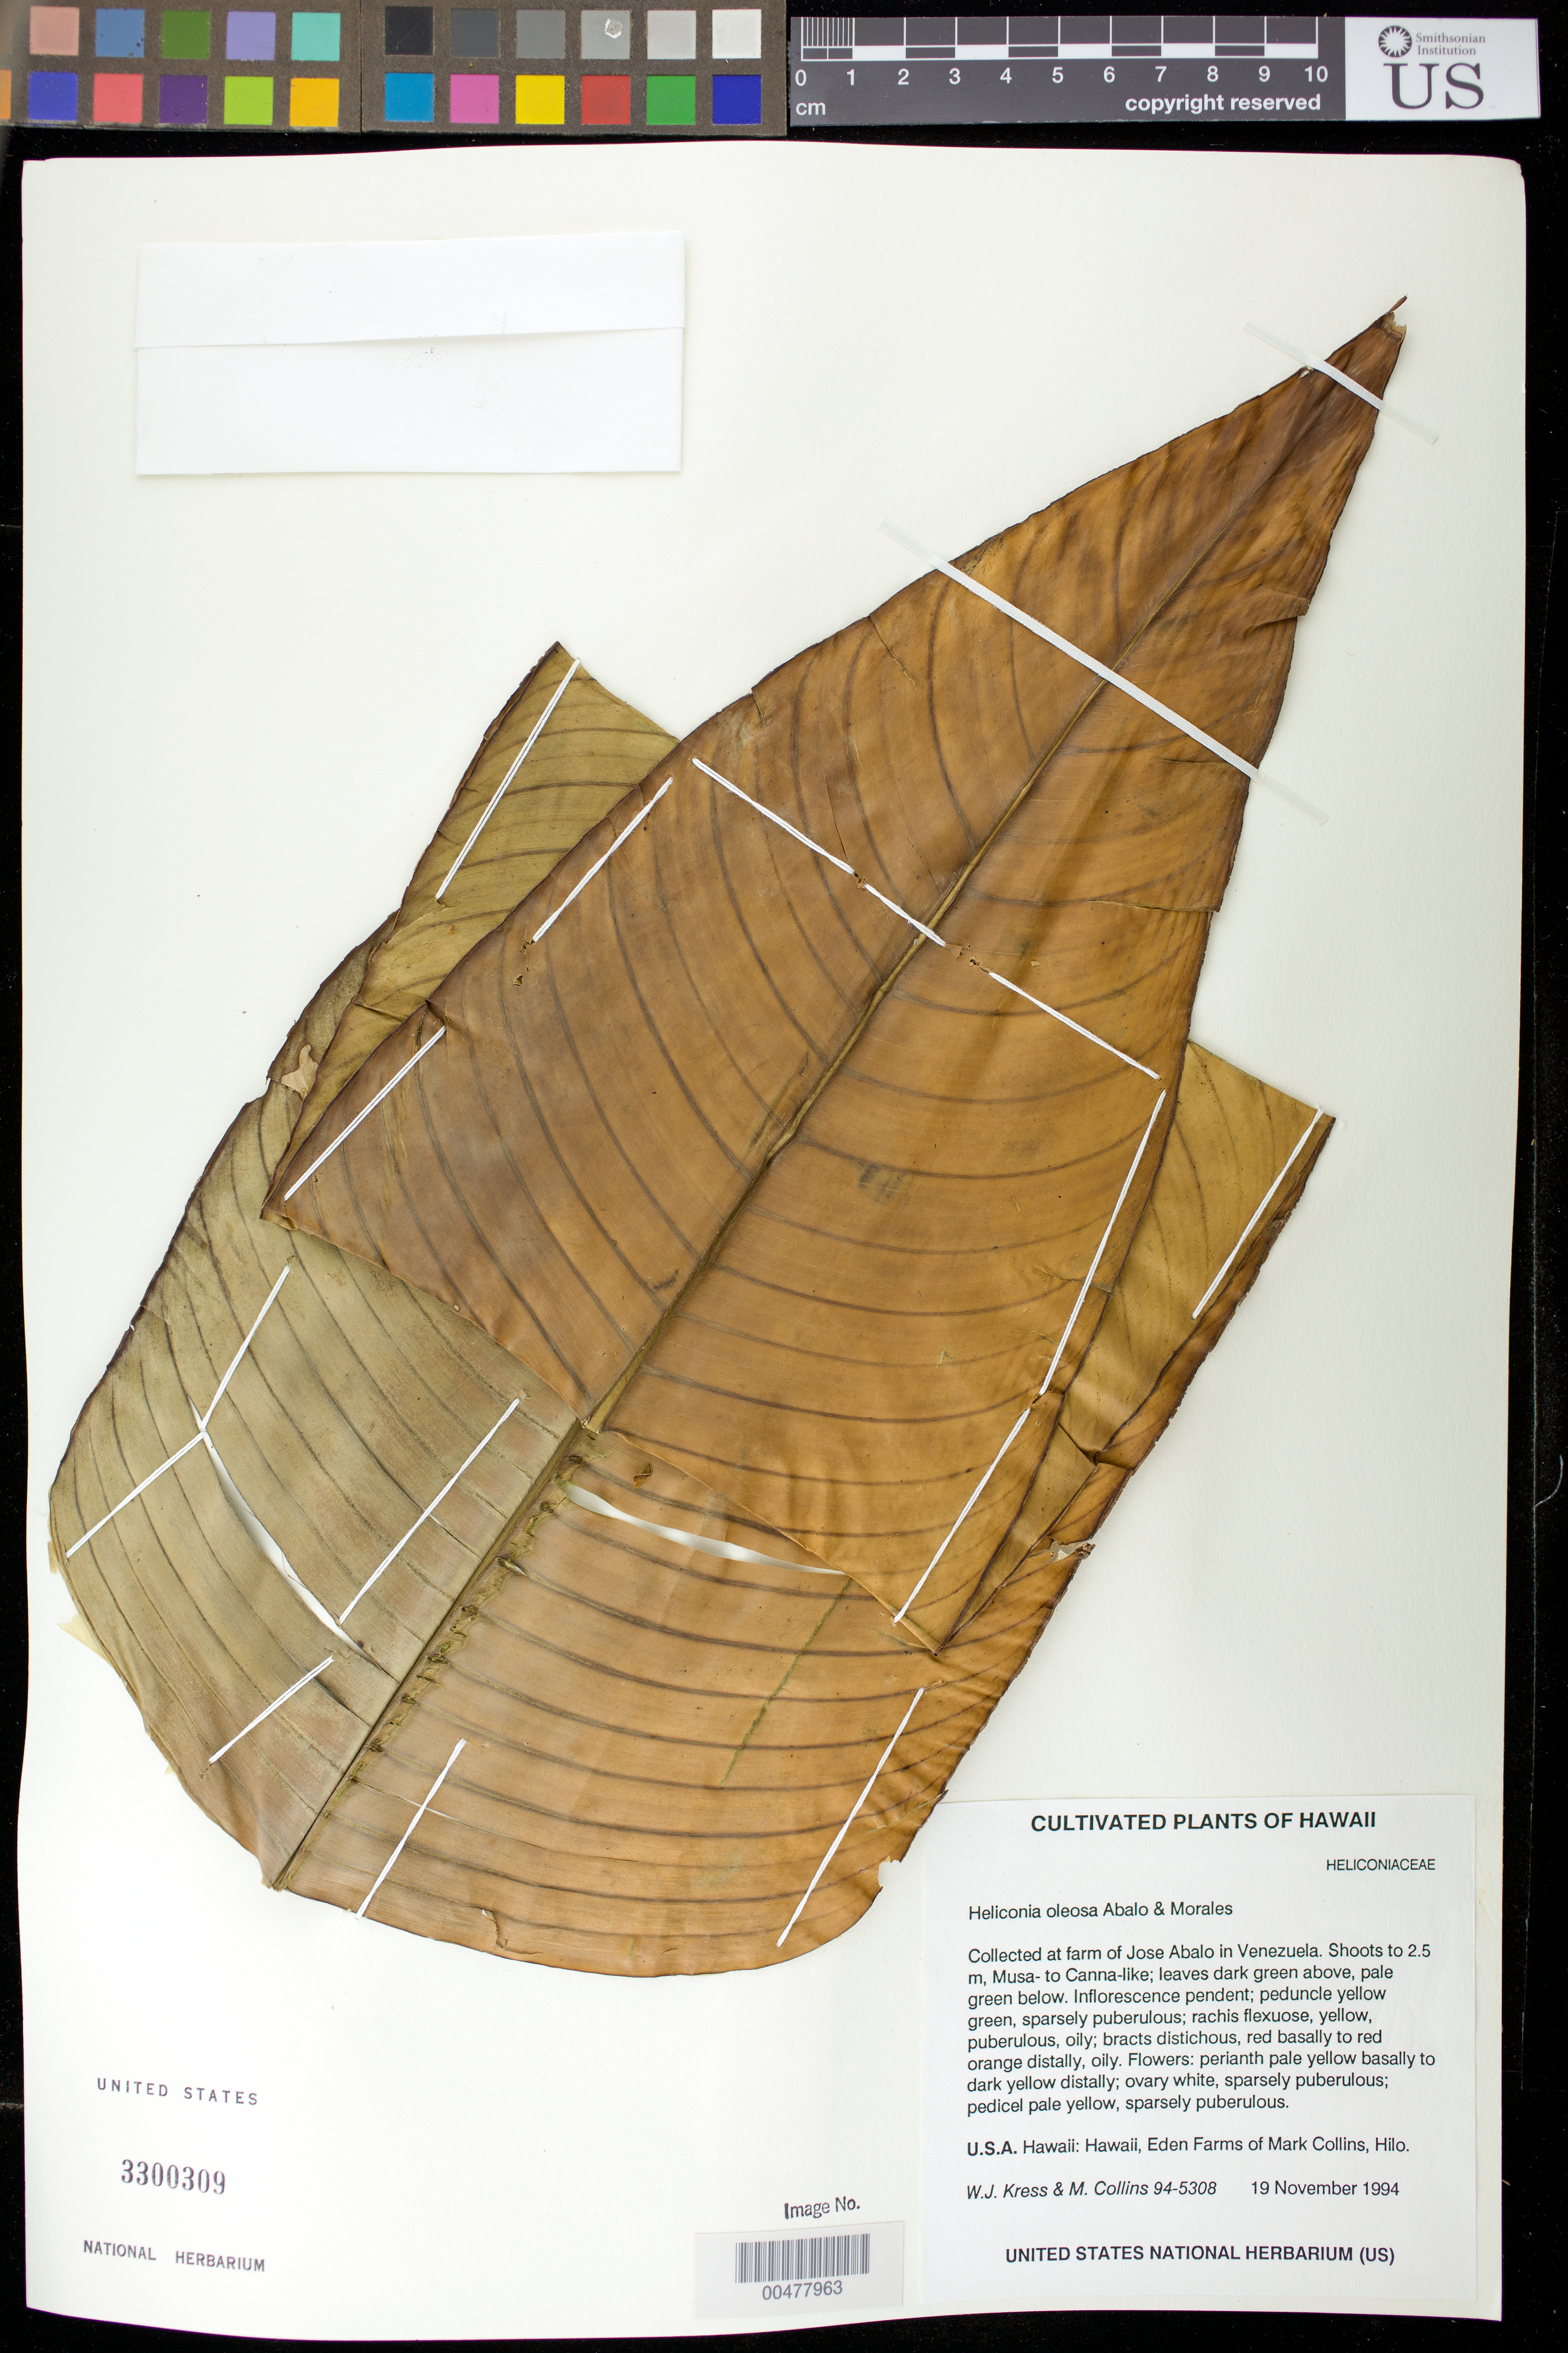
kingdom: Plantae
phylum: Tracheophyta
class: Liliopsida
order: Zingiberales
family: Heliconiaceae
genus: Heliconia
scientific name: Heliconia oleosa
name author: Abalo & G. Morales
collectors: W. J. Kress & M. Collins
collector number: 94-5308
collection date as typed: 19 Nov 1994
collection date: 1994-11-19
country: United States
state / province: Hawaii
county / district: Hawaii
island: Hawaii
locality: Eden Farms of Mark Collins, Hilo, originally from Venezuela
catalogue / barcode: US 3300309